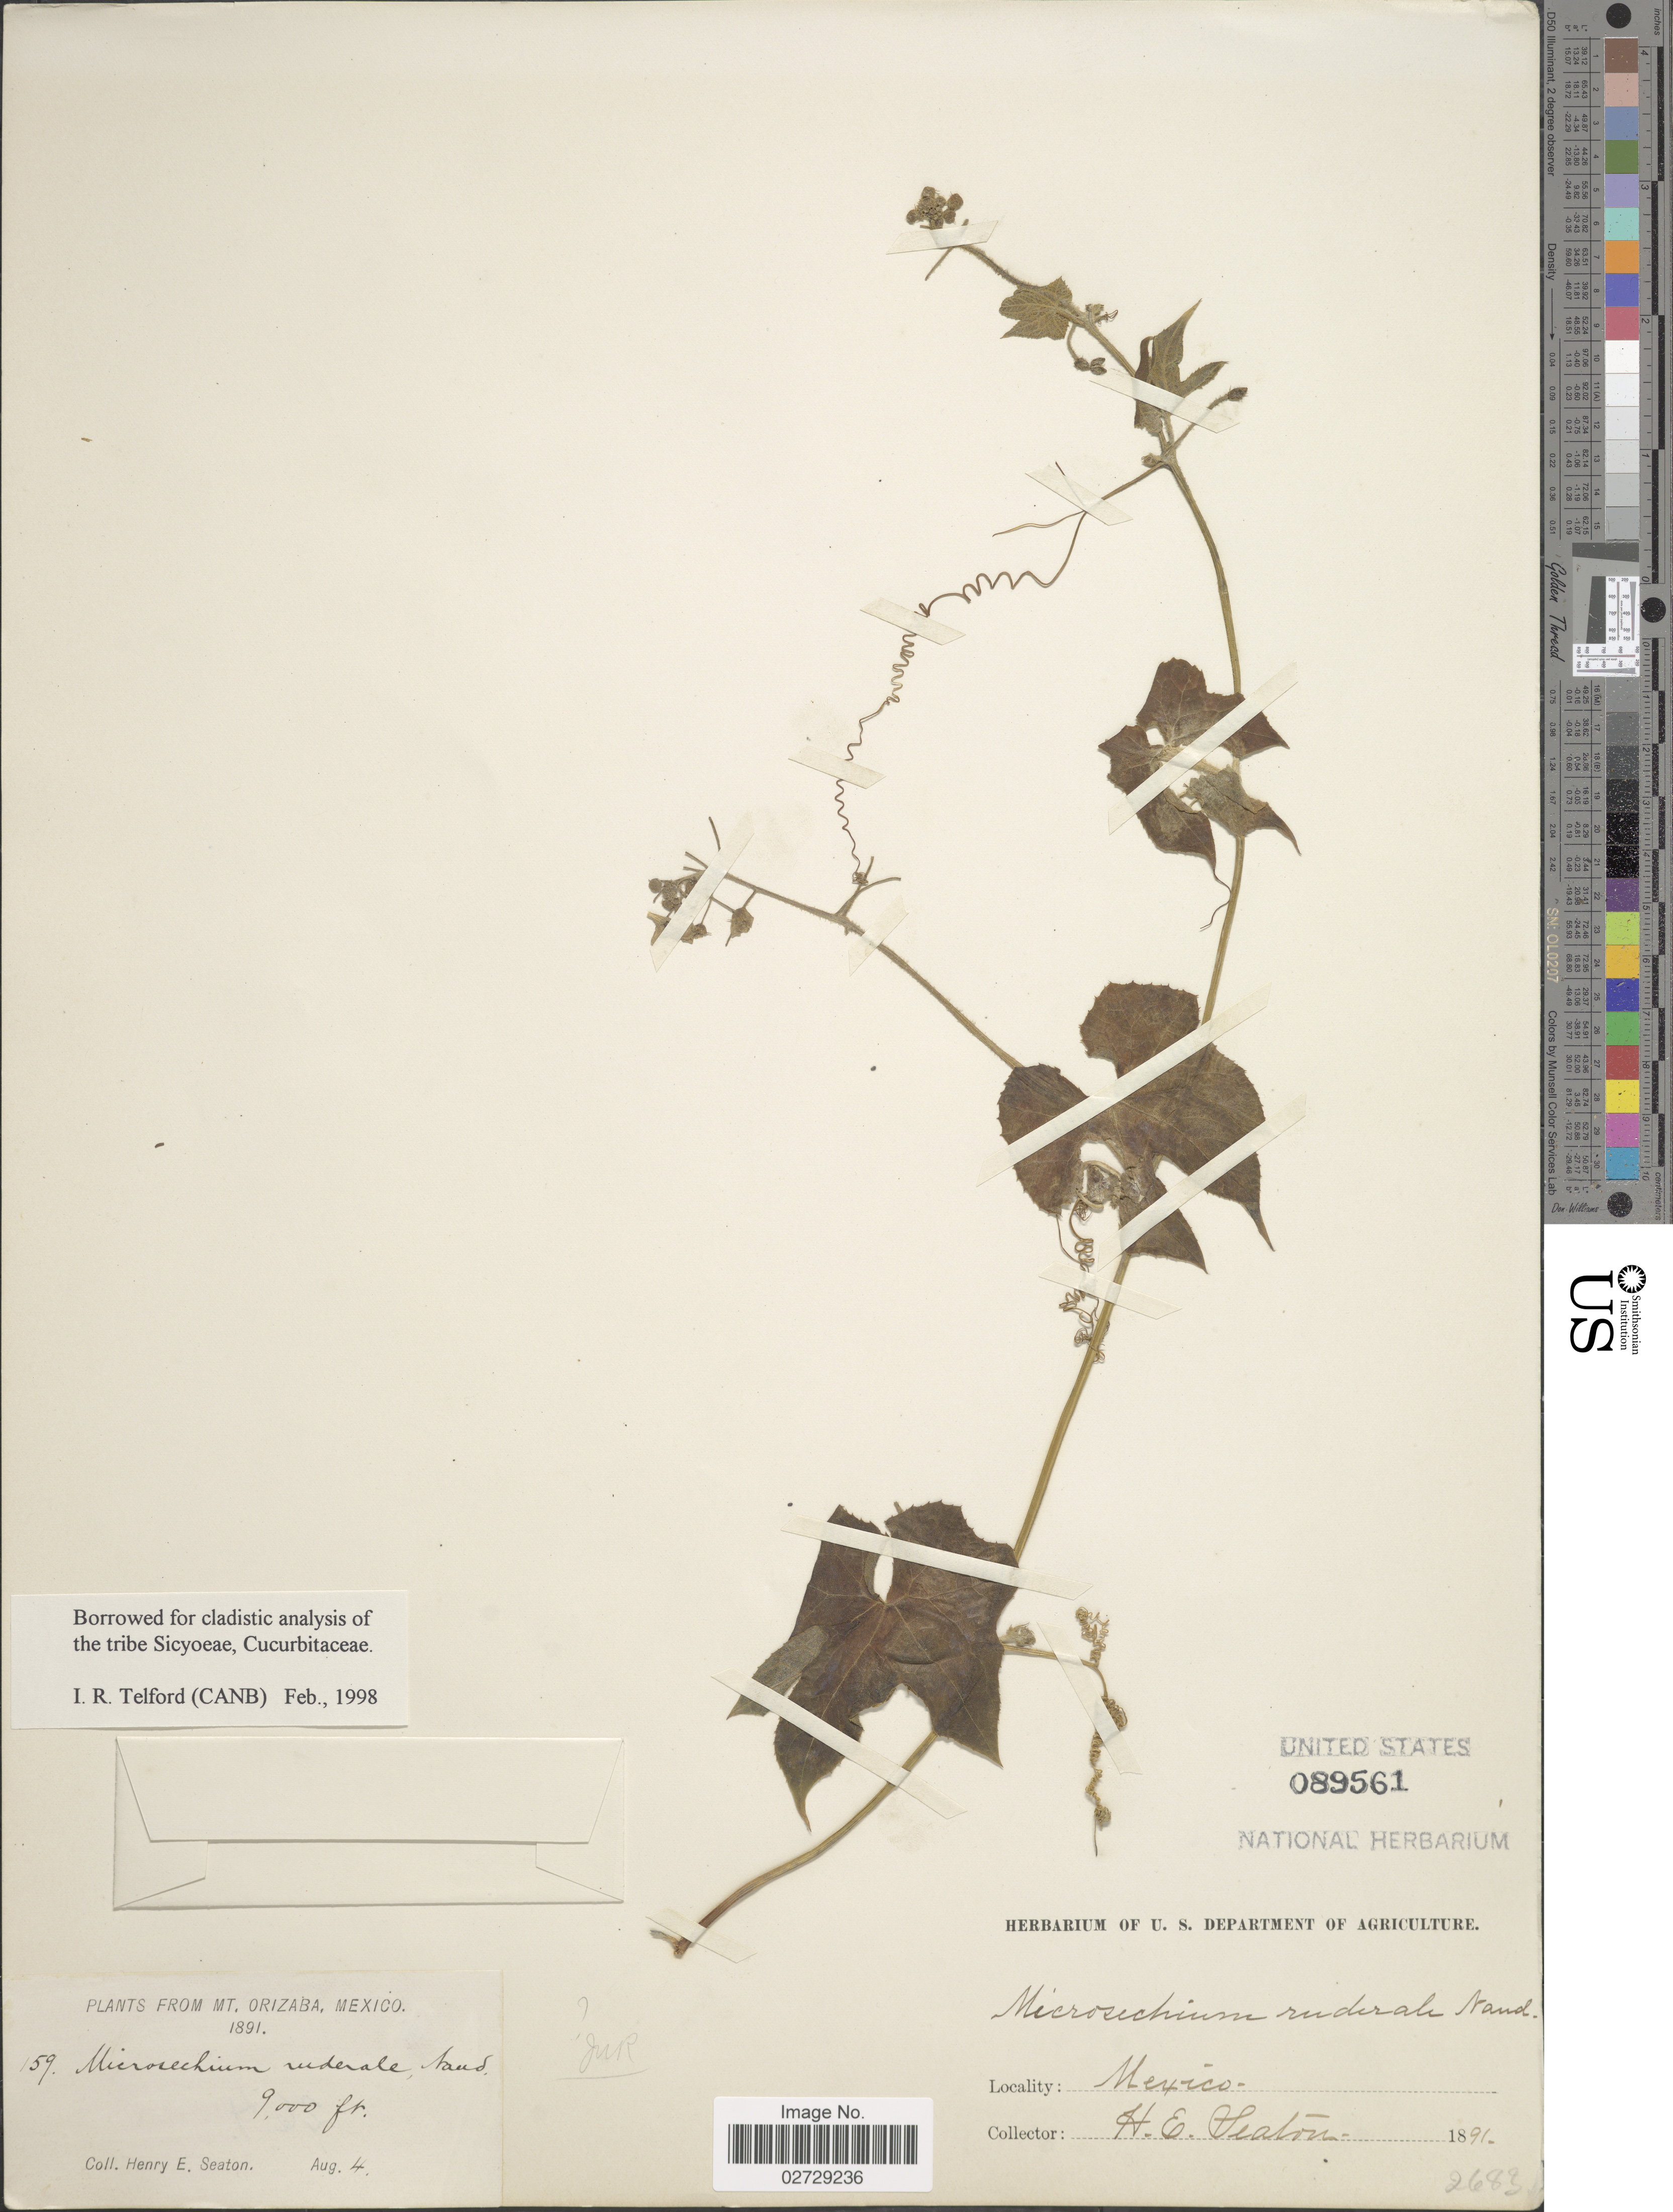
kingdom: Plantae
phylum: Tracheophyta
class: Magnoliopsida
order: Cucurbitales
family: Cucurbitaceae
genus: Microsechium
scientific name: Microsechium ruderale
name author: Naudin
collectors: H. E. Seaton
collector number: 159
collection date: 1891-08-04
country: Mexico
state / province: Veracruz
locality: Mt. Orizaba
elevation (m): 2743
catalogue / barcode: US 89561